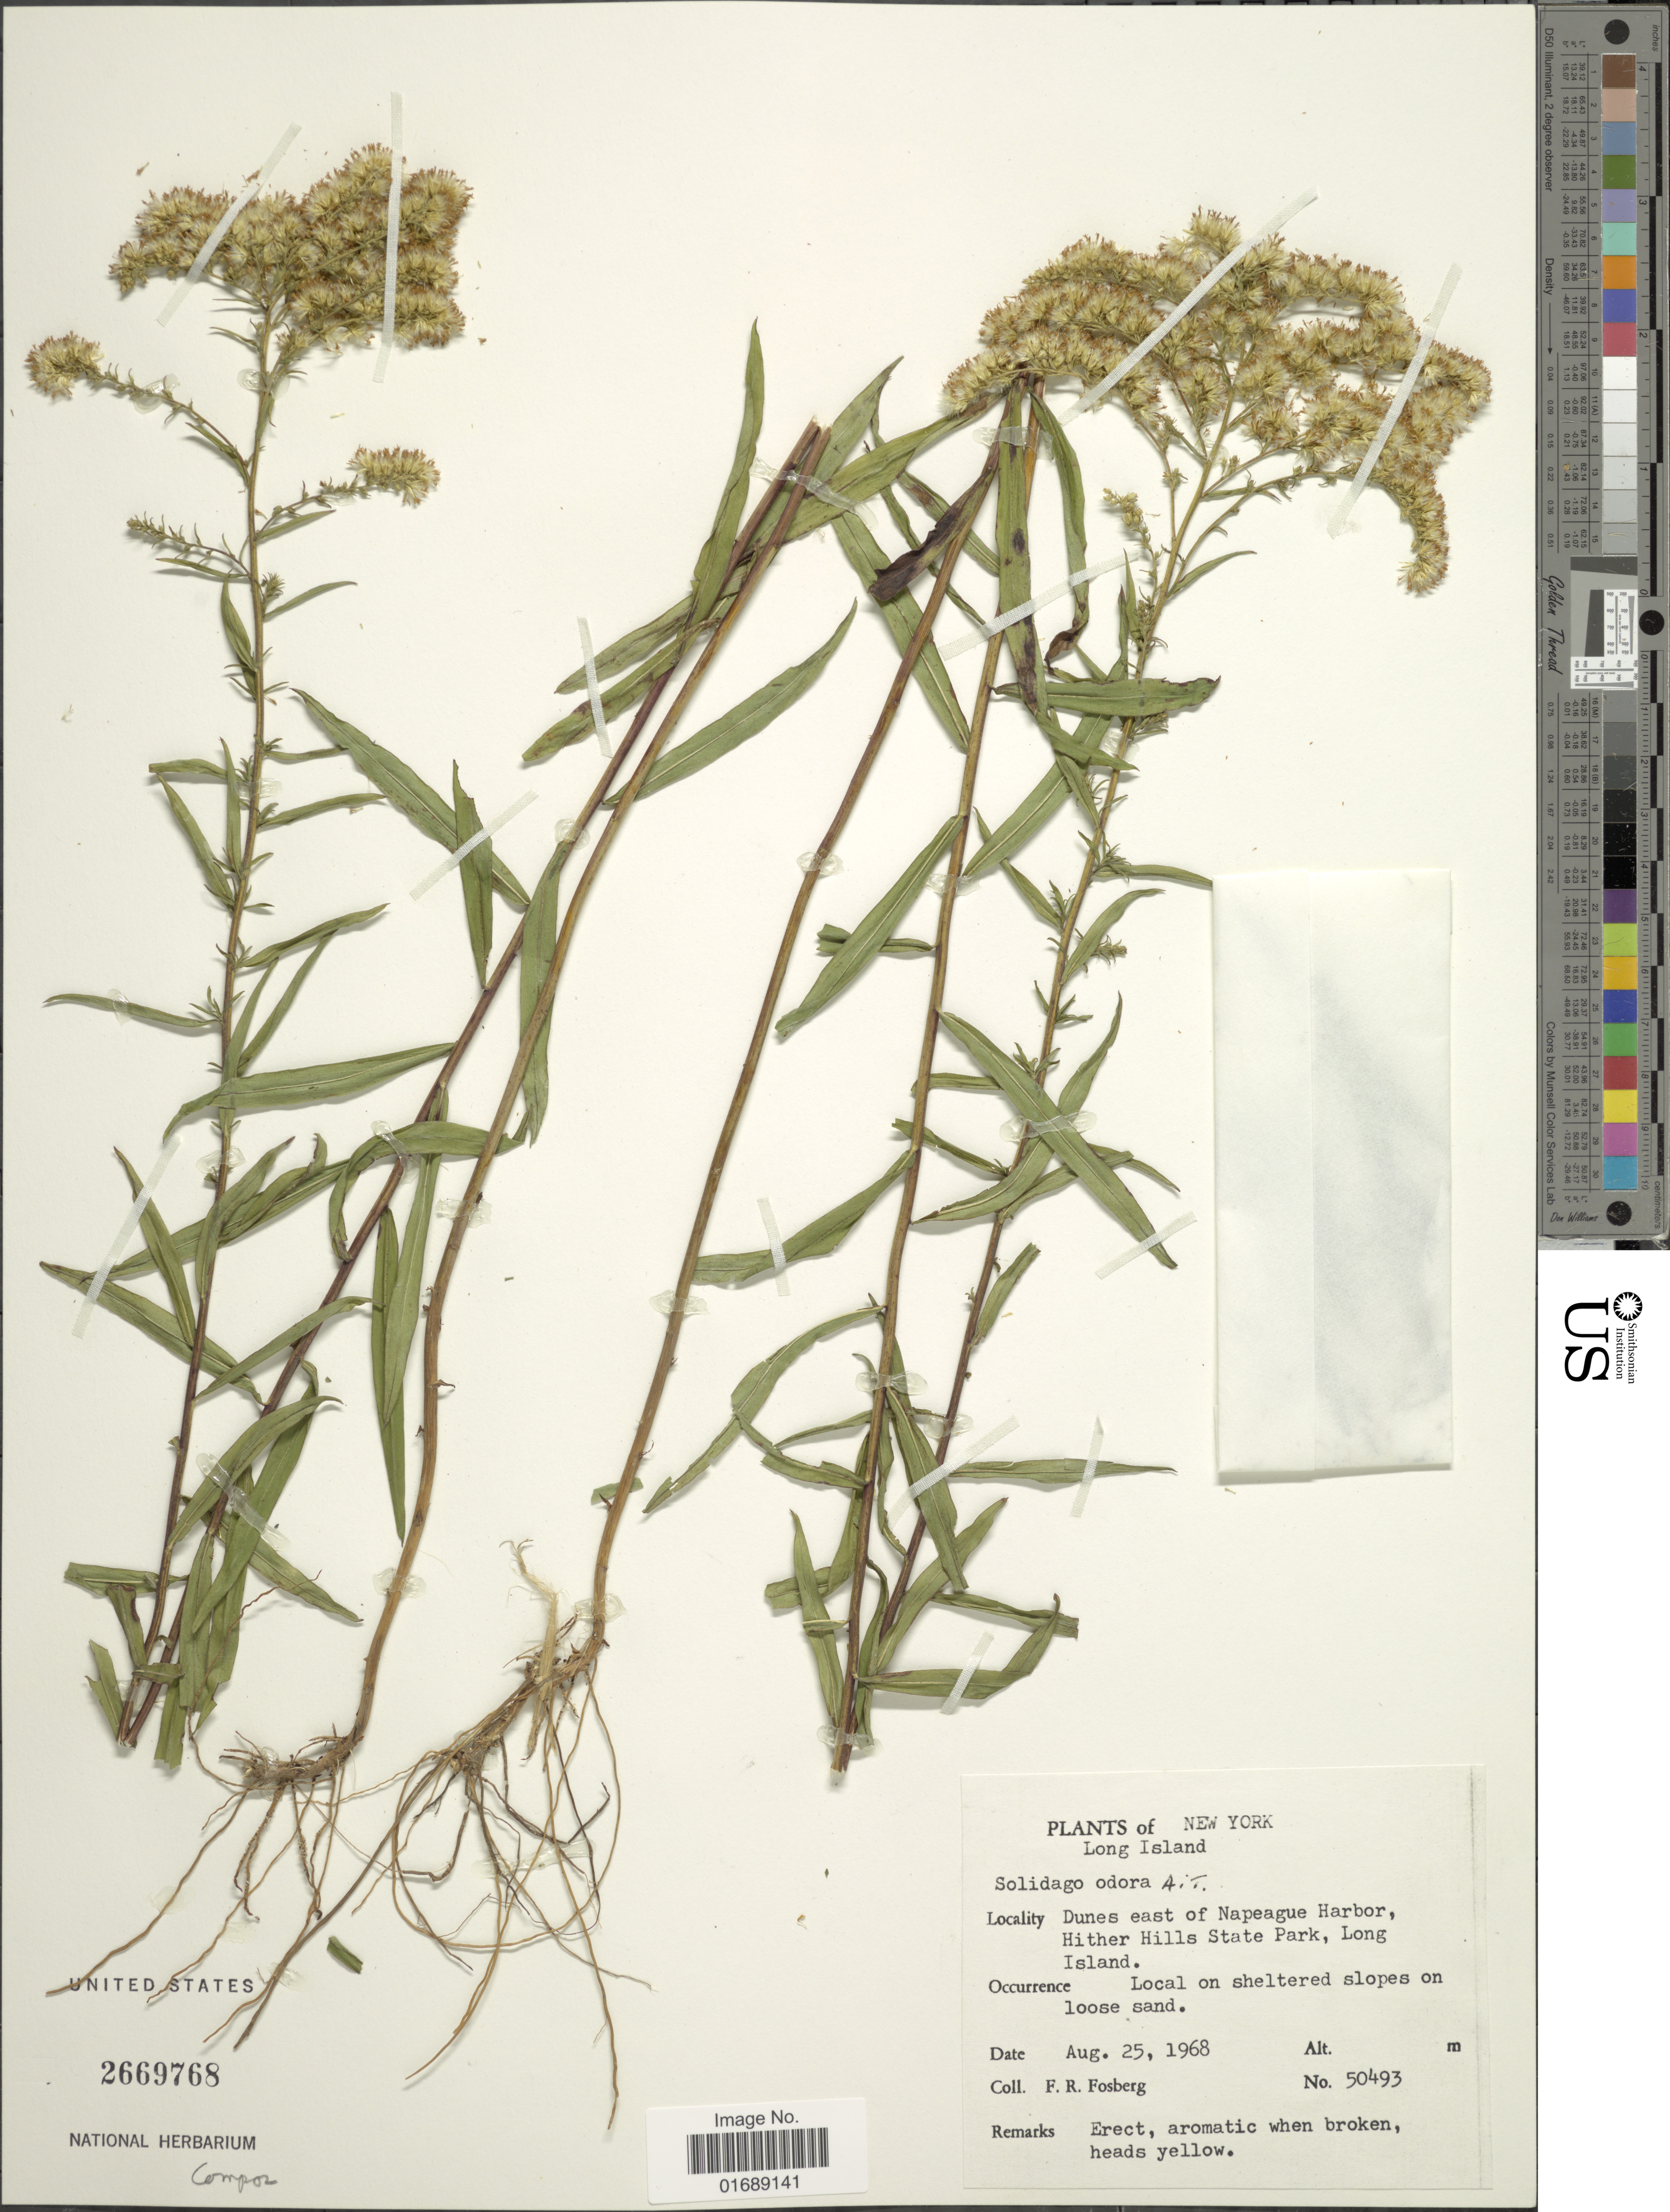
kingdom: Plantae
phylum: Tracheophyta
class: Magnoliopsida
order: Asterales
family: Asteraceae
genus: Solidago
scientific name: Solidago odora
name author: Aiton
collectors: F. R. Fosberg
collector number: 50493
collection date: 1968-08-25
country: United States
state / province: New York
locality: Long Island, Dunes east of Napeague Harbor, Hither Hills State Park, Long Island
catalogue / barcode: US 2669768